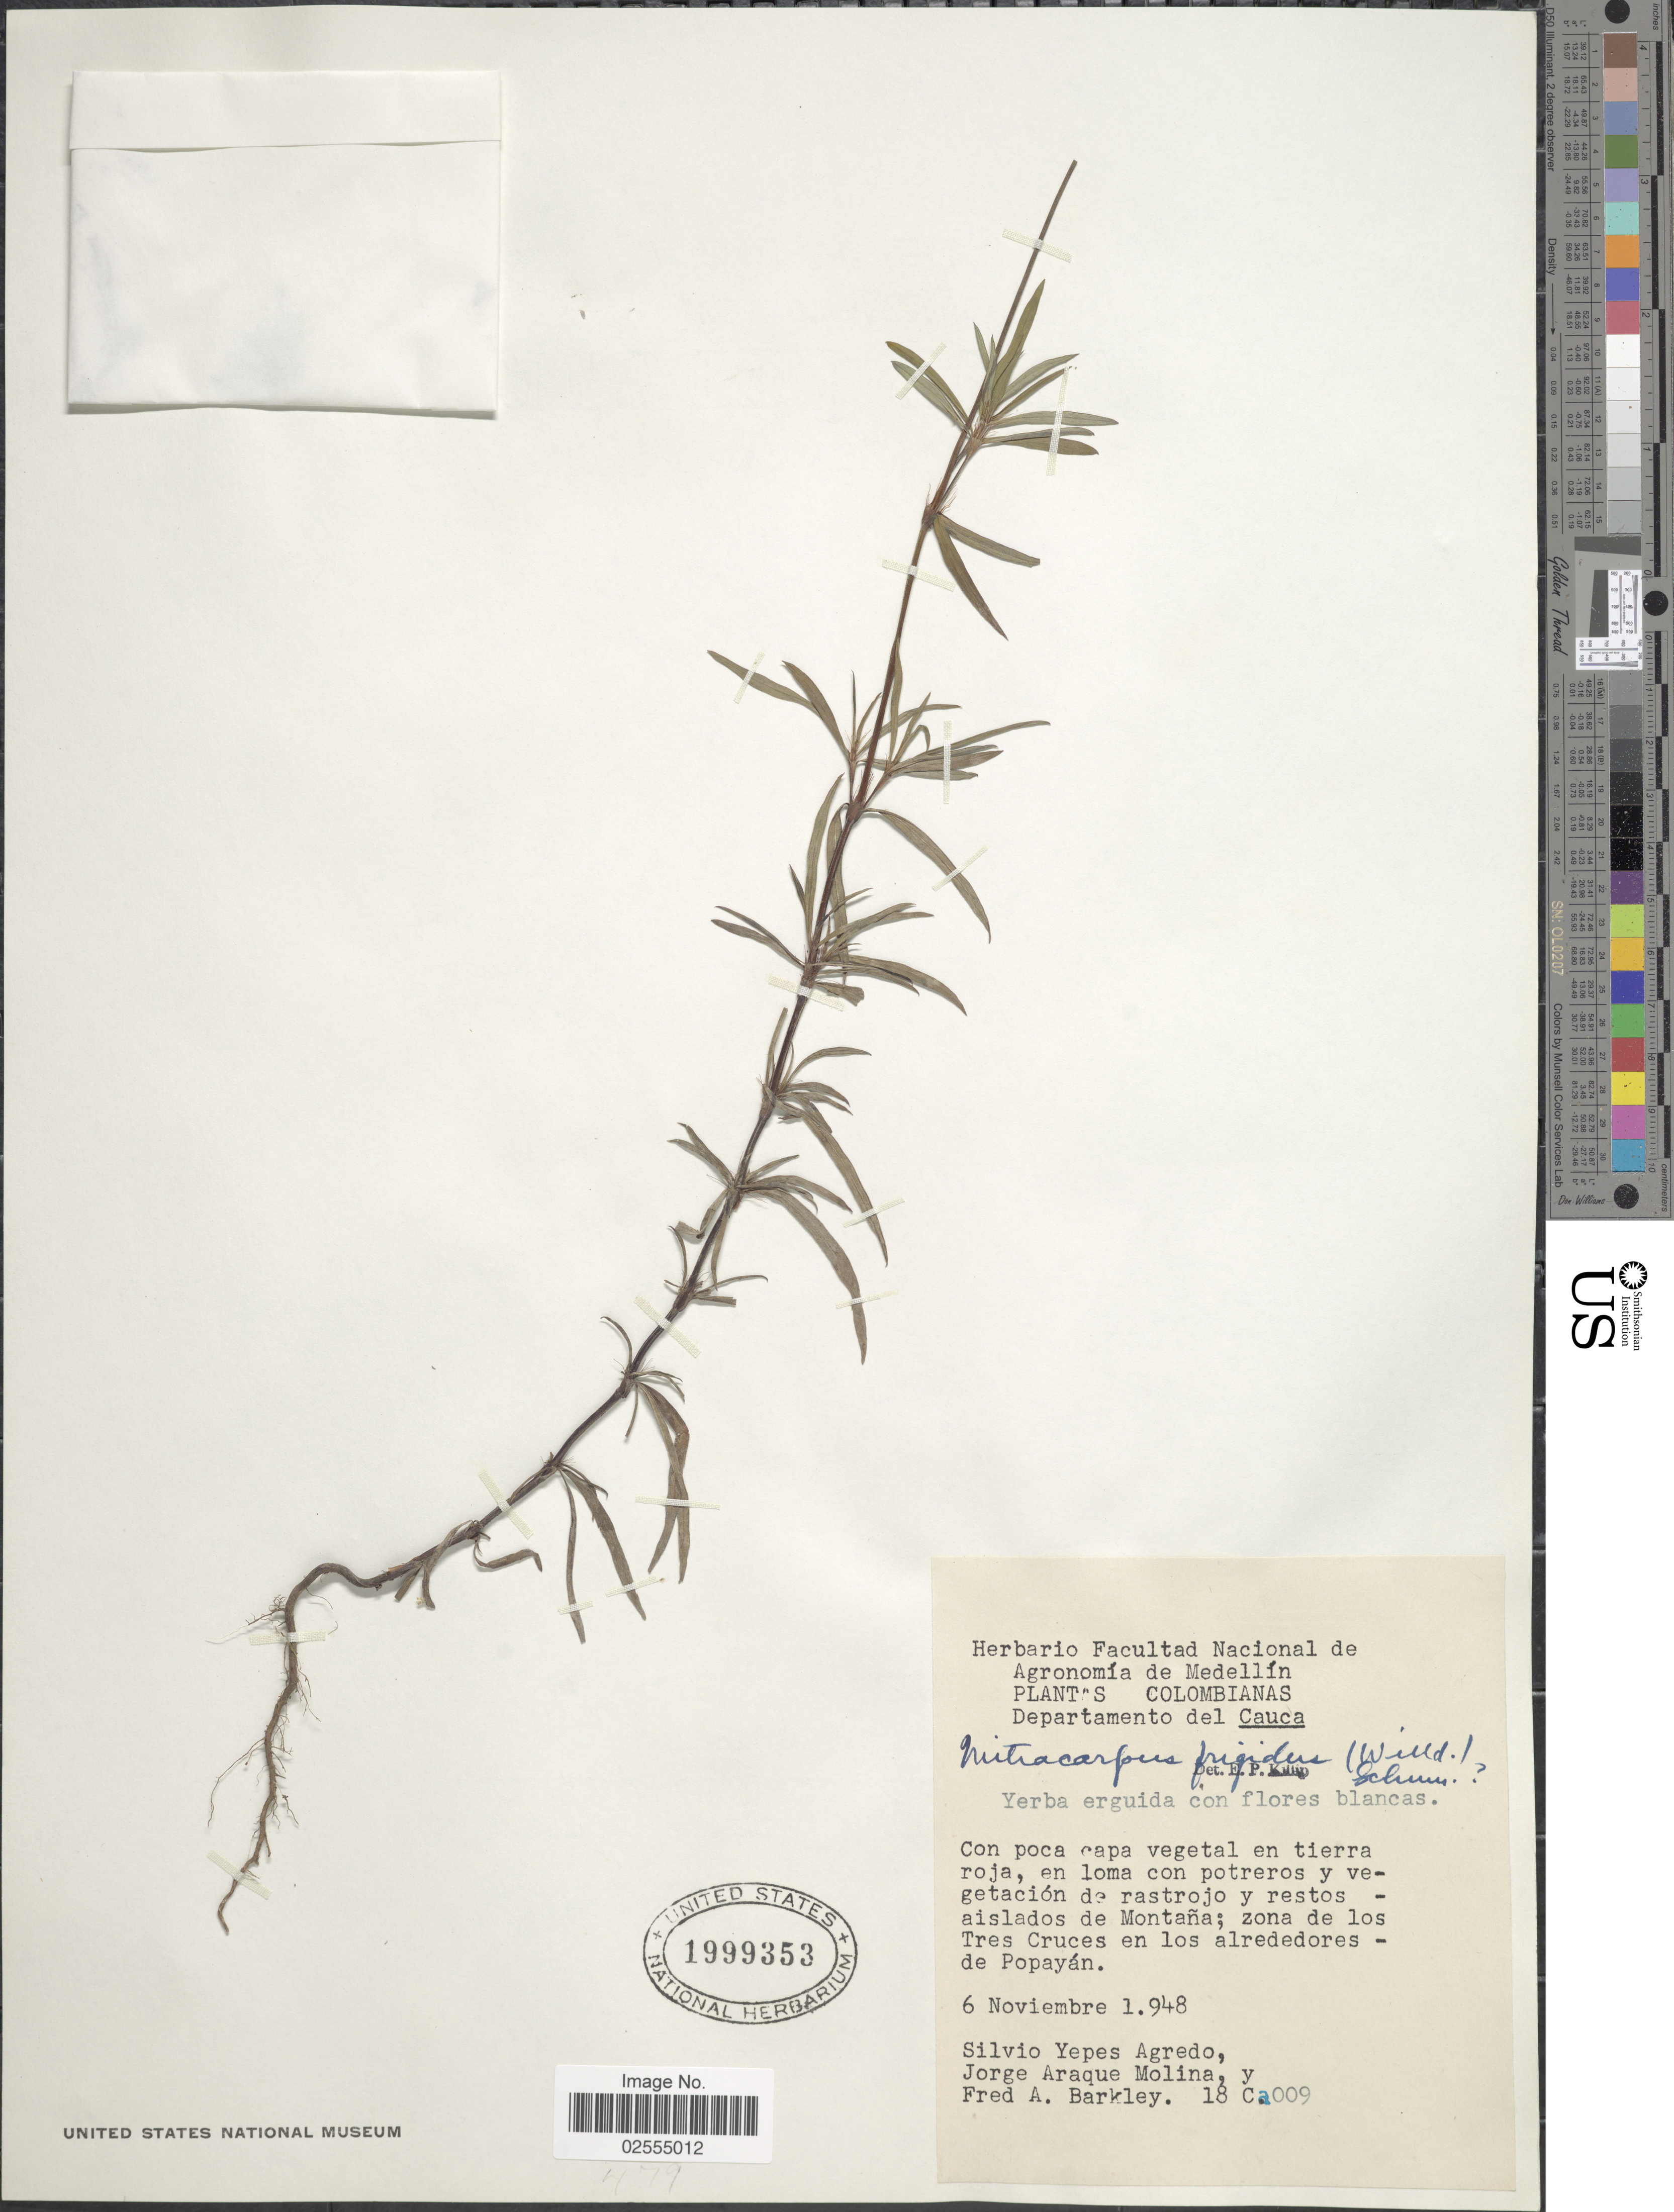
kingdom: Plantae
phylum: Tracheophyta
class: Magnoliopsida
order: Gentianales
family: Rubiaceae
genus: Mitracarpus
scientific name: Mitracarpus frigidus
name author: (Willd. ex Roem. & Schult.) K. Schum.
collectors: S. Yepes-Agredo, J. A. Molina & F. A. Barkley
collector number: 18 Ca009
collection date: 1948-11-06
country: Colombia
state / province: Cauca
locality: Zona de los Tres Cruces en los alrededores de Popayán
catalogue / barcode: US 1999353